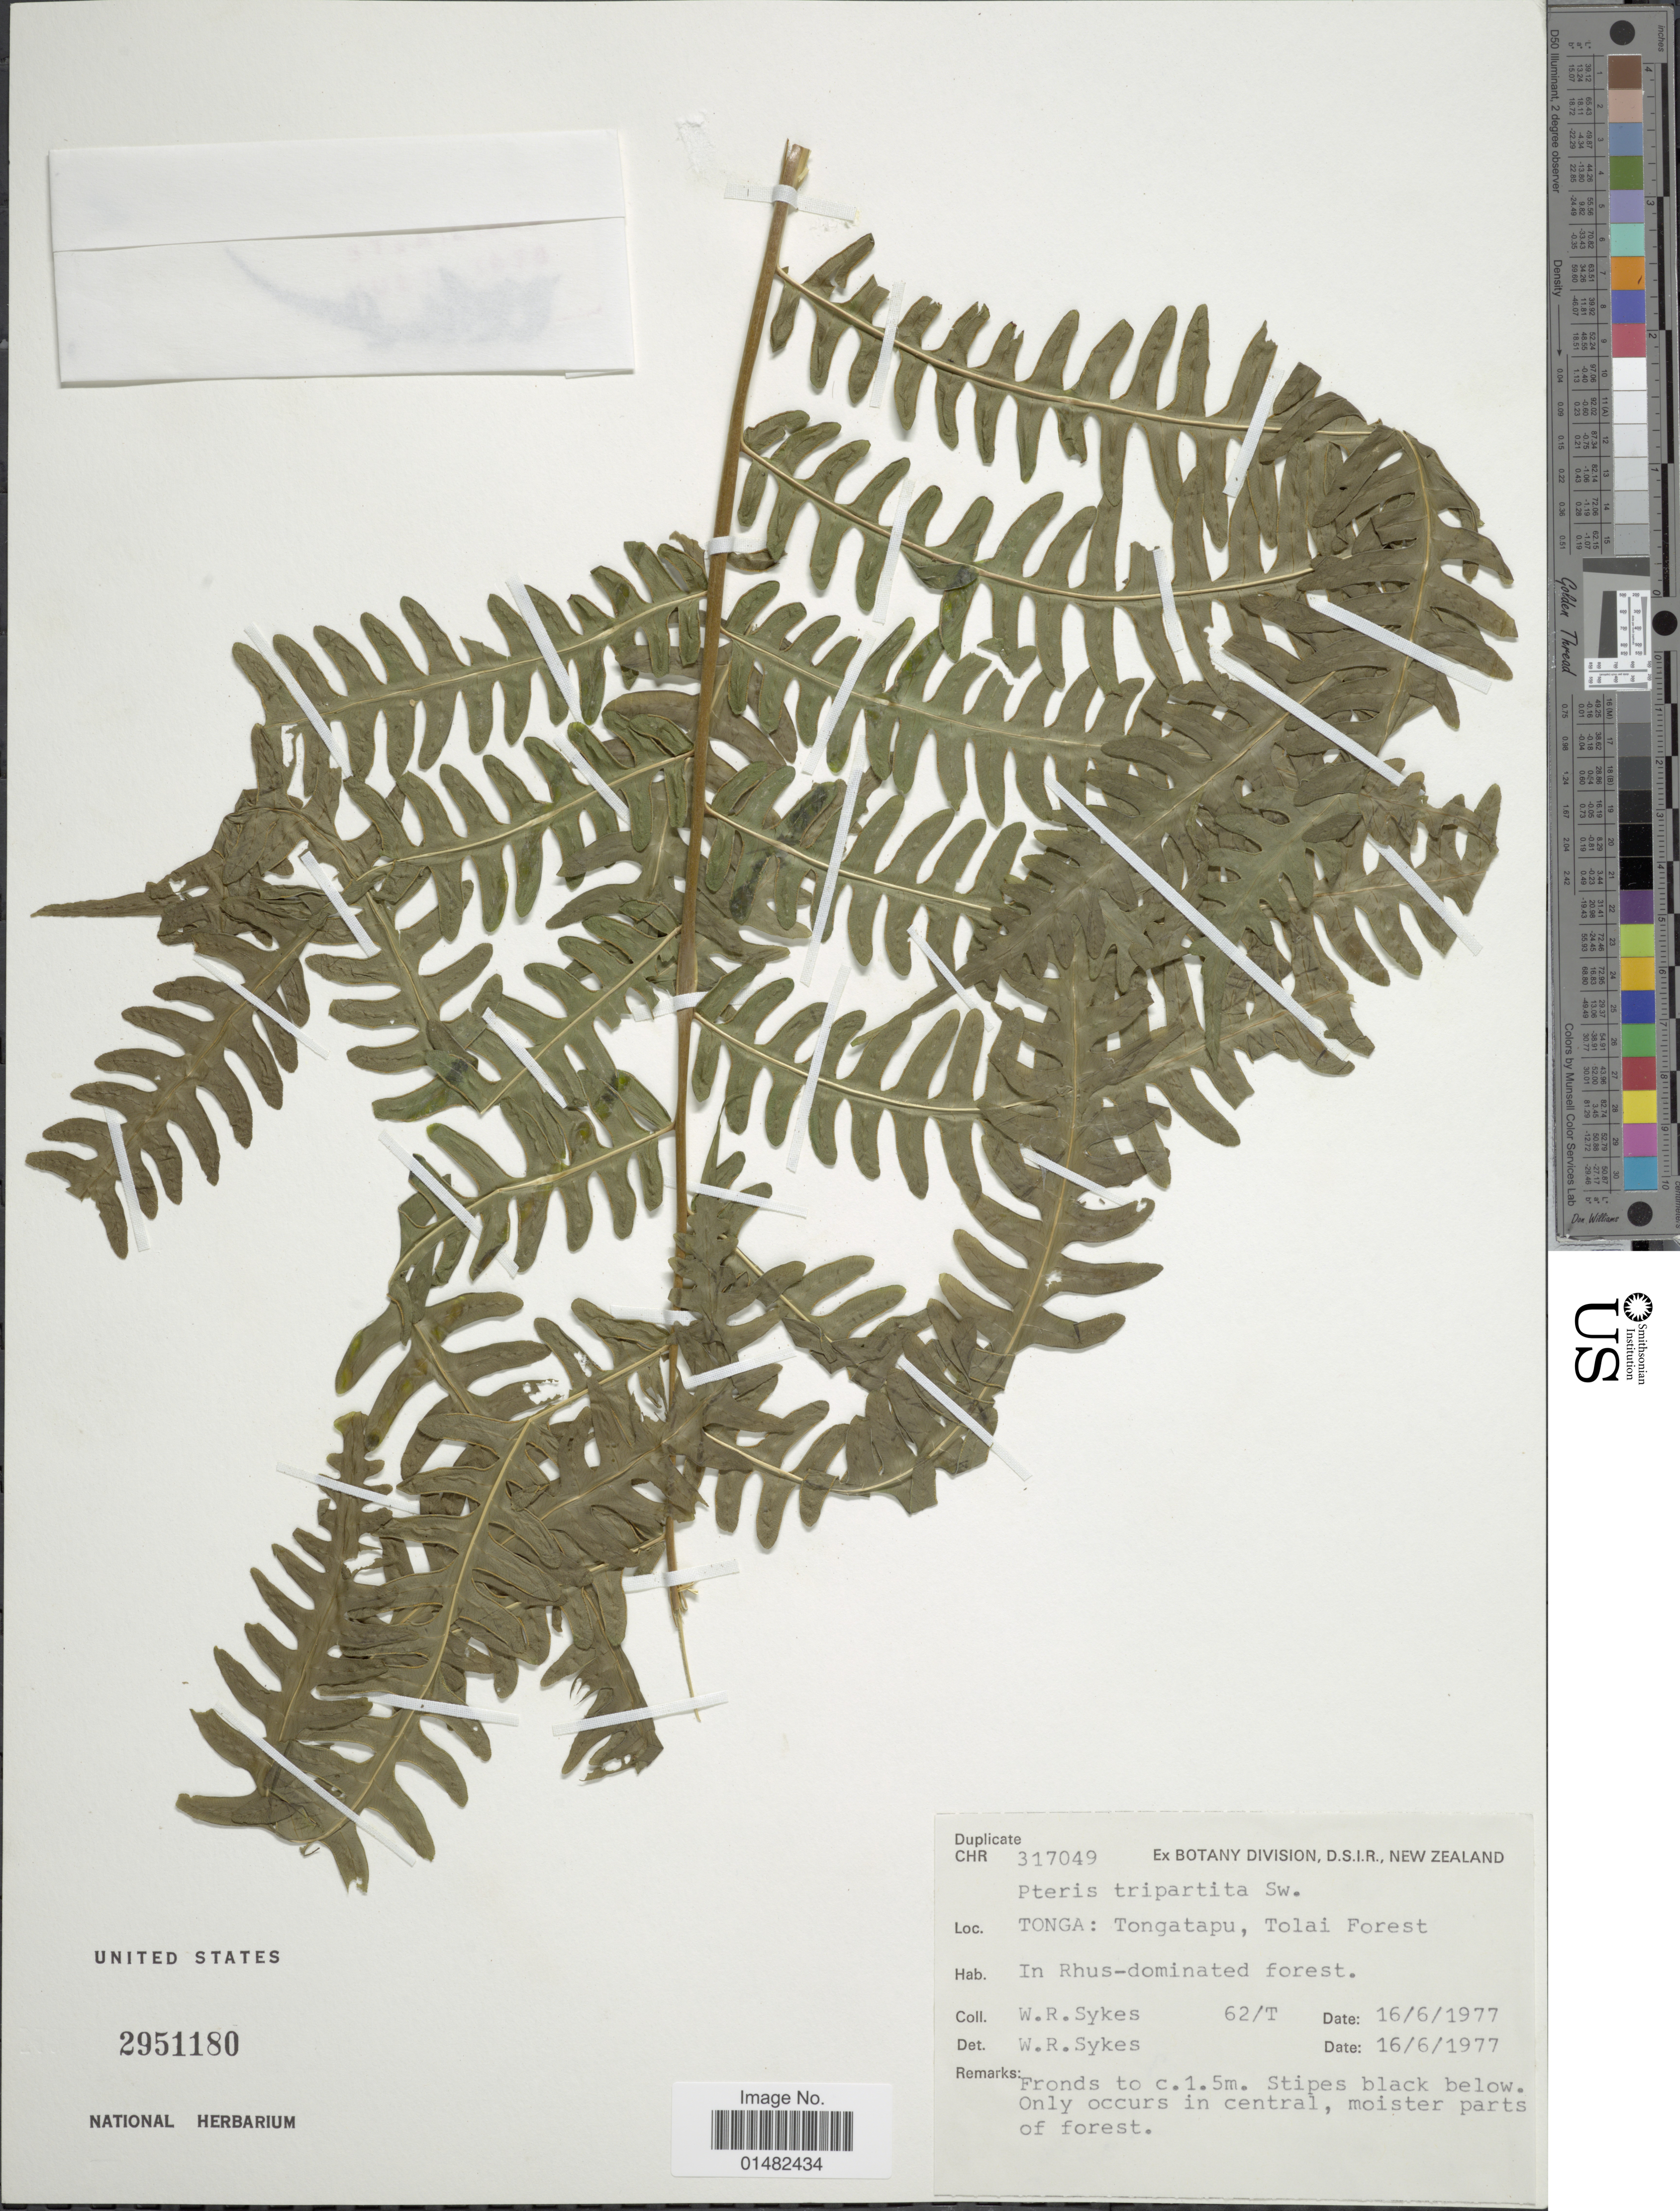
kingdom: Plantae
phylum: Tracheophyta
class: Polypodiopsida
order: Polypodiales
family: Pteridaceae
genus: Pteris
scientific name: Pteris tripartita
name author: Sw.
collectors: W. R. Sykes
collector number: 62/T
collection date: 1977-06-16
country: Tonga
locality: Tongatapu, Tolai Forest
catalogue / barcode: US 2951180